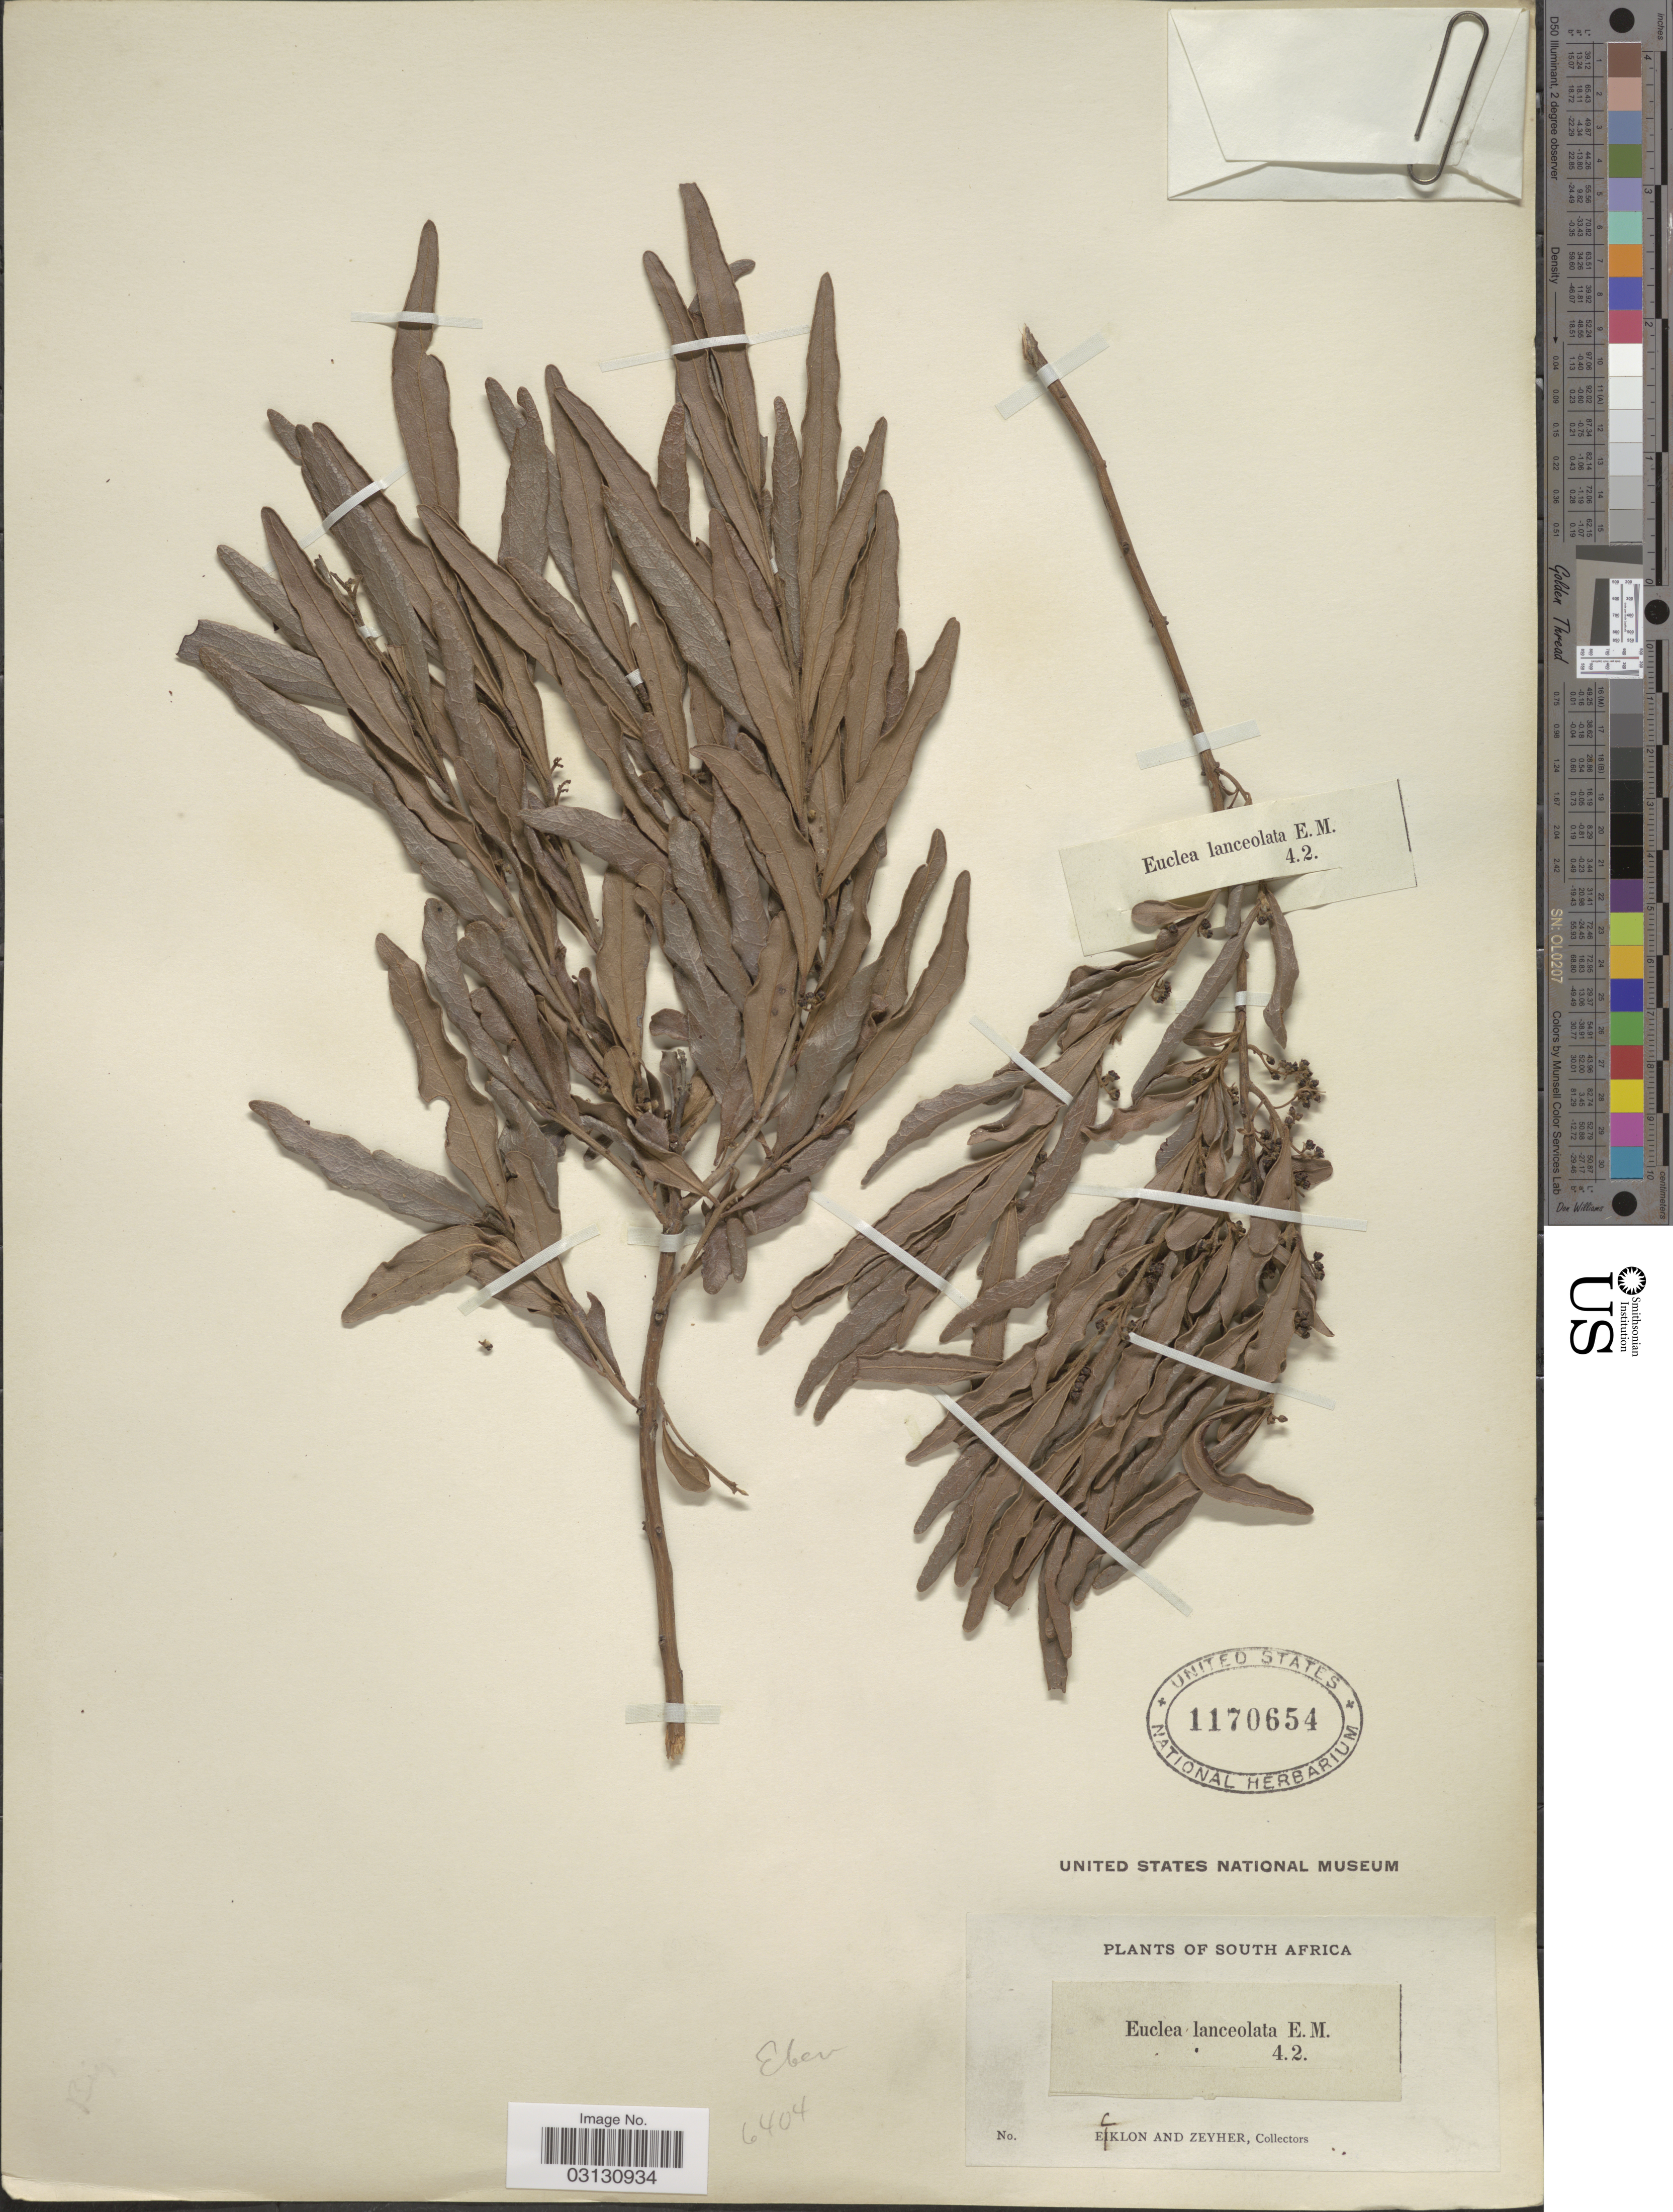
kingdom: Plantae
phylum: Tracheophyta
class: Magnoliopsida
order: Ericales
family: Ebenaceae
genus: Euclea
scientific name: Euclea lanceolata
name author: E. Mey. ex A. DC.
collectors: -. Ecklon & -. Zeyher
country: South Africa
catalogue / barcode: US 1170654